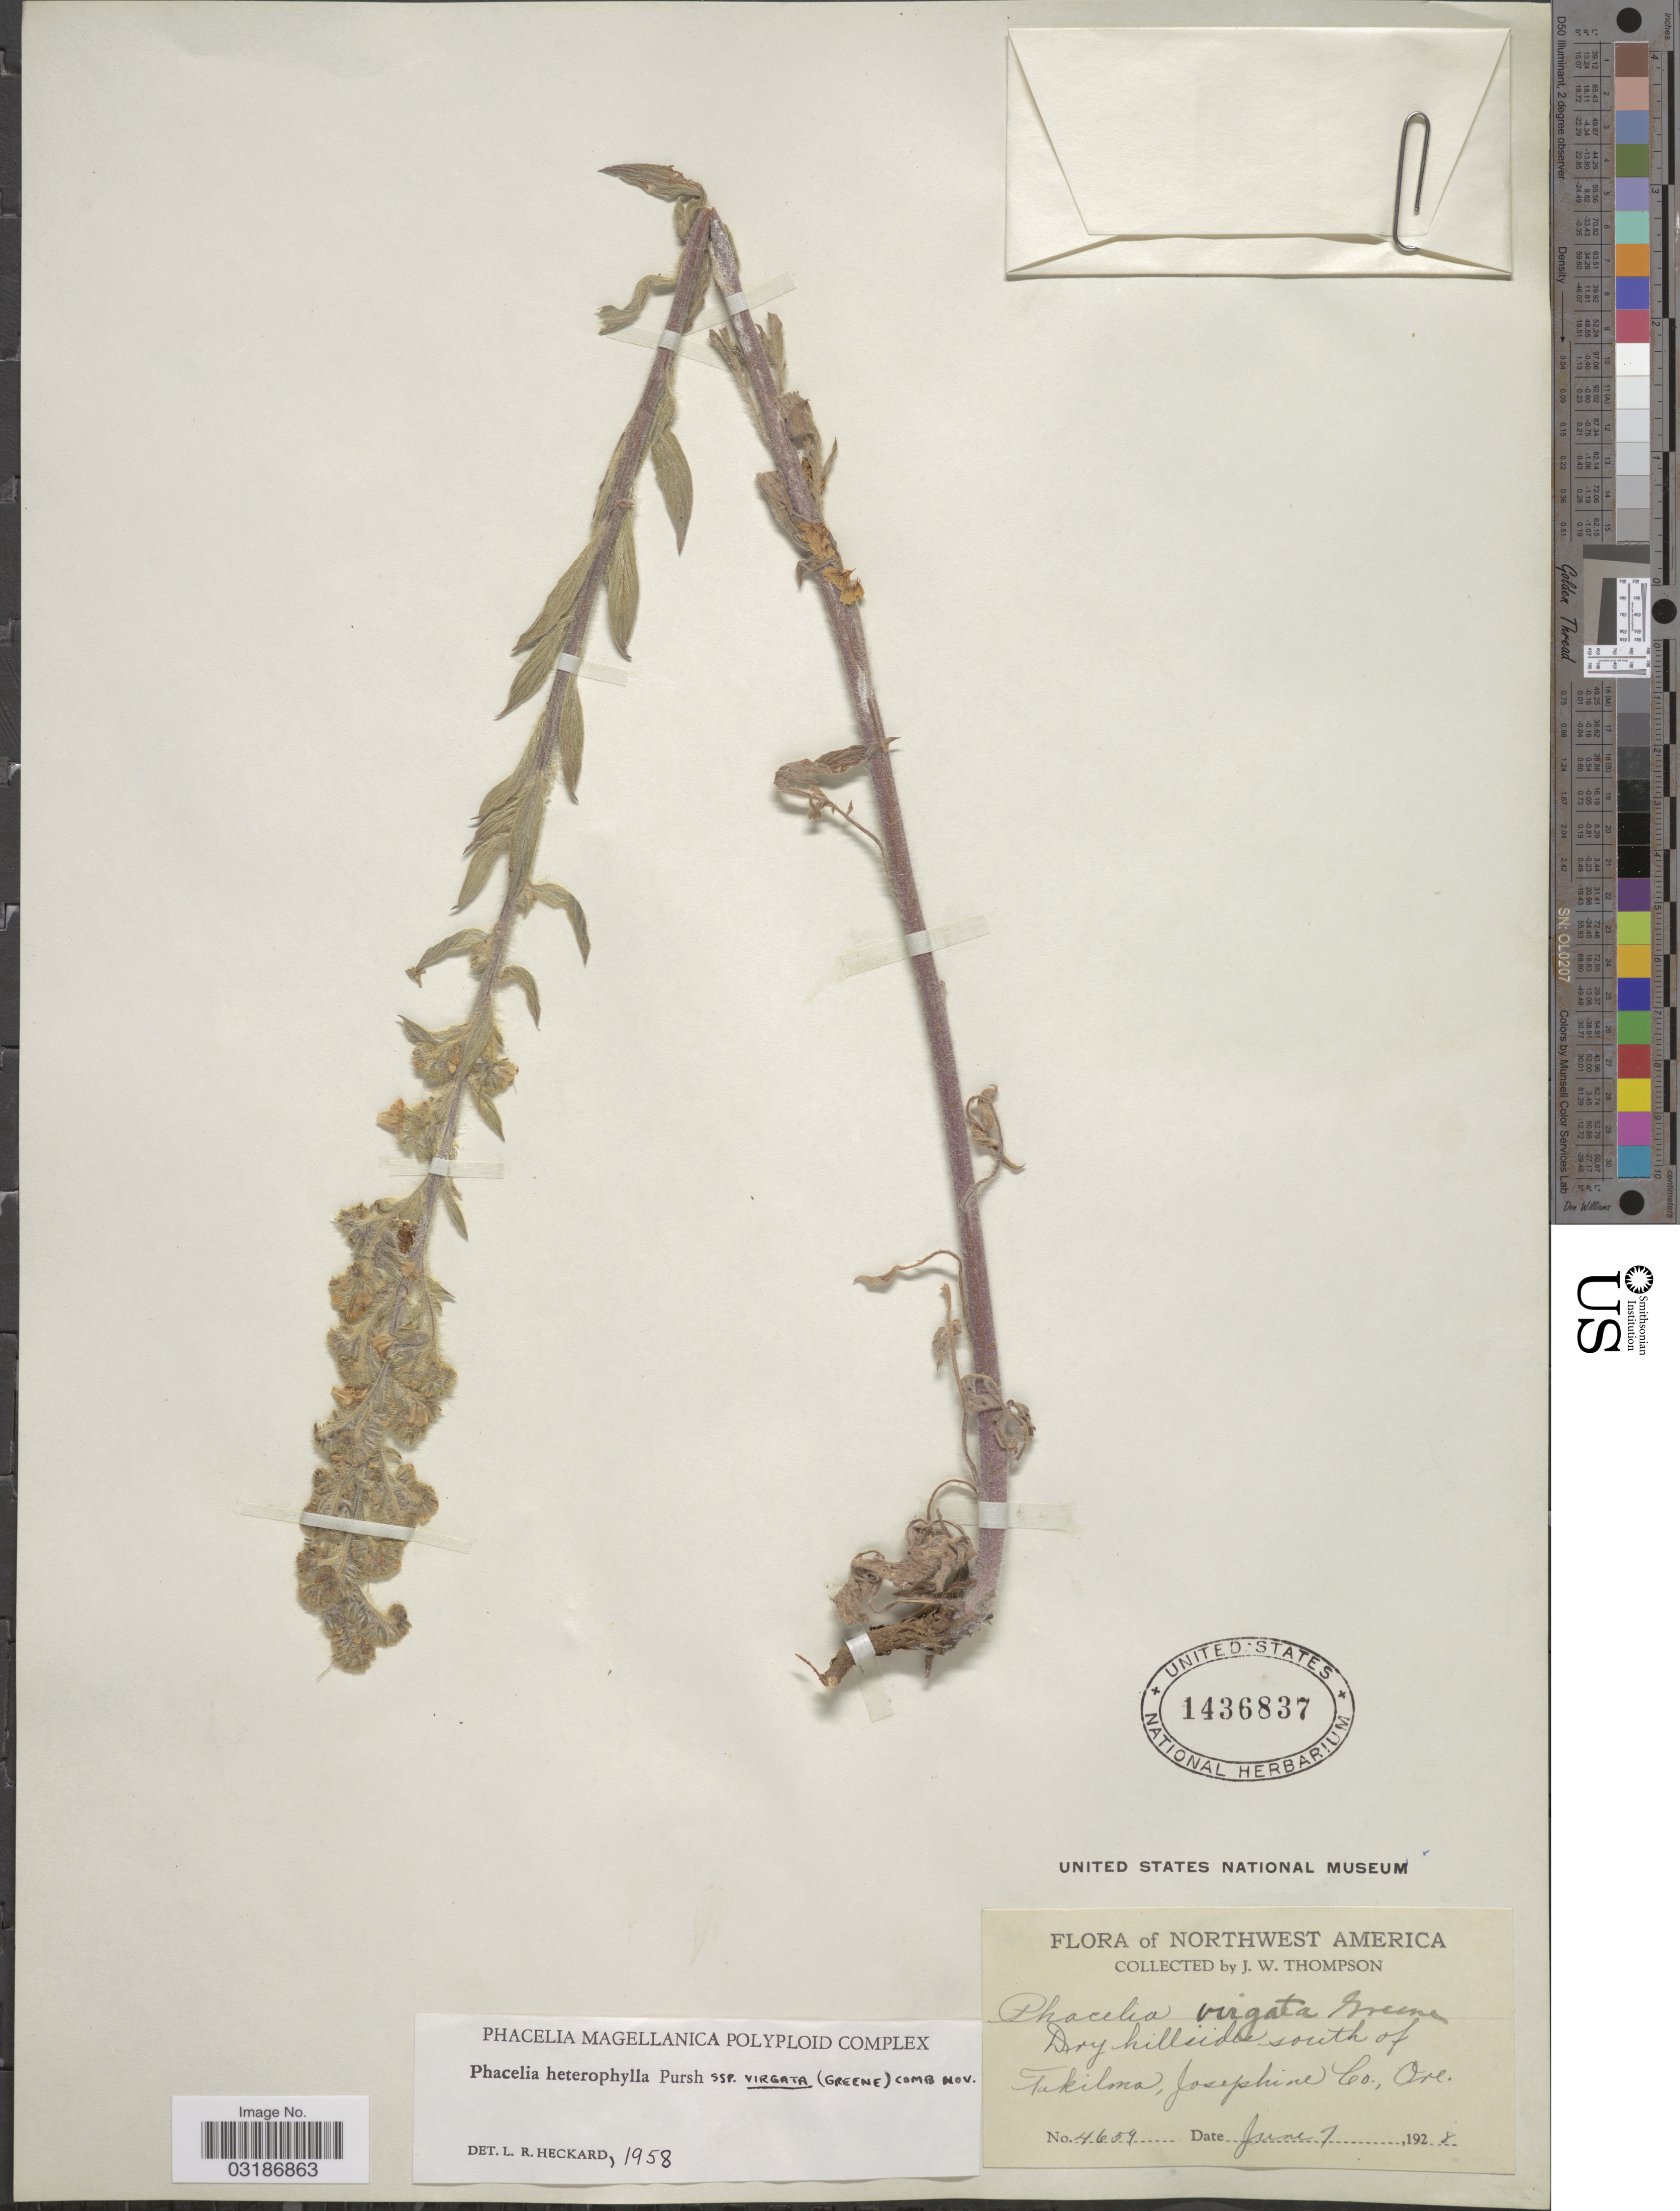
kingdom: Plantae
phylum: Tracheophyta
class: Magnoliopsida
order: Boraginales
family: Hydrophyllaceae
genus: Phacelia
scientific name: Phacelia heterophylla subsp. virgata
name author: (Greene) Heckard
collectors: J. Thompson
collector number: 4659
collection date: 1928-06-07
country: United States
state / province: Oregon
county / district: Josephine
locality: Dry hillsides south of Takilma, Josephine Co., Ore.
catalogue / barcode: US 1436837